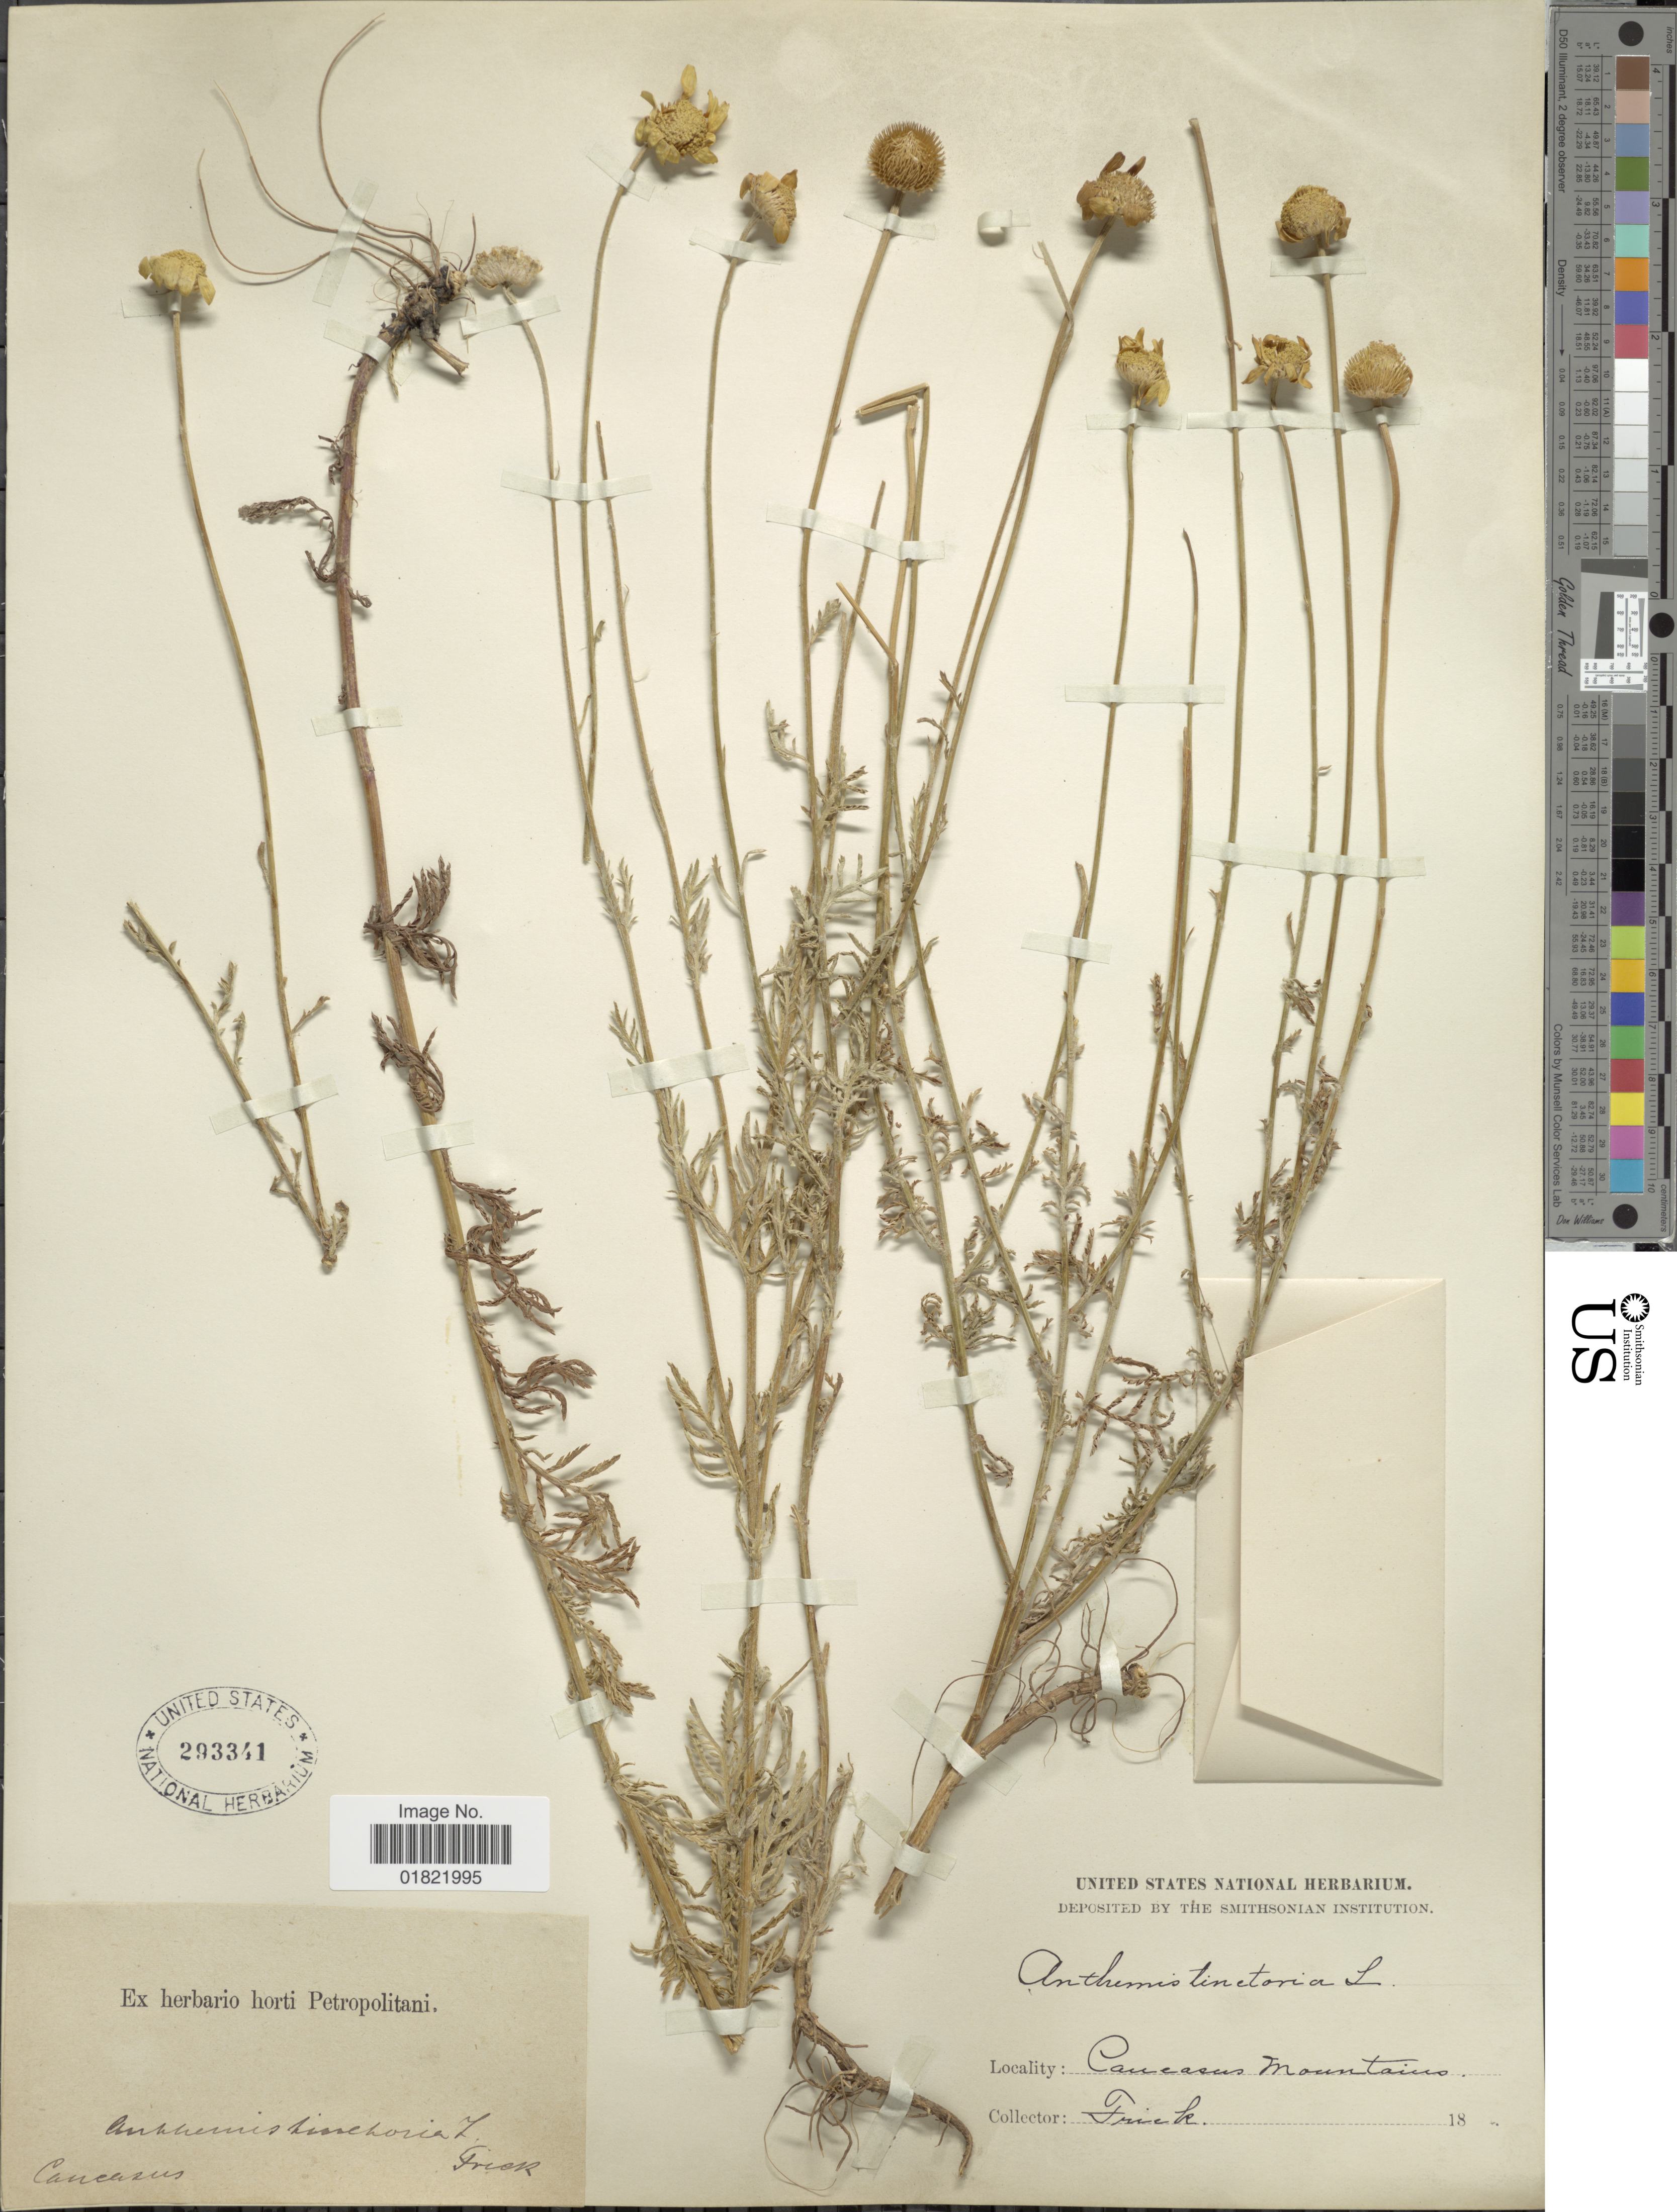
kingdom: Plantae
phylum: Tracheophyta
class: Magnoliopsida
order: Asterales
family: Asteraceae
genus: Anthemis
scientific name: Anthemis tinctoria 'Wargrave'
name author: L.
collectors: Frick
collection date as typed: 18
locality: Caucasus Mountains, Caucasus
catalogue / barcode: US 293341